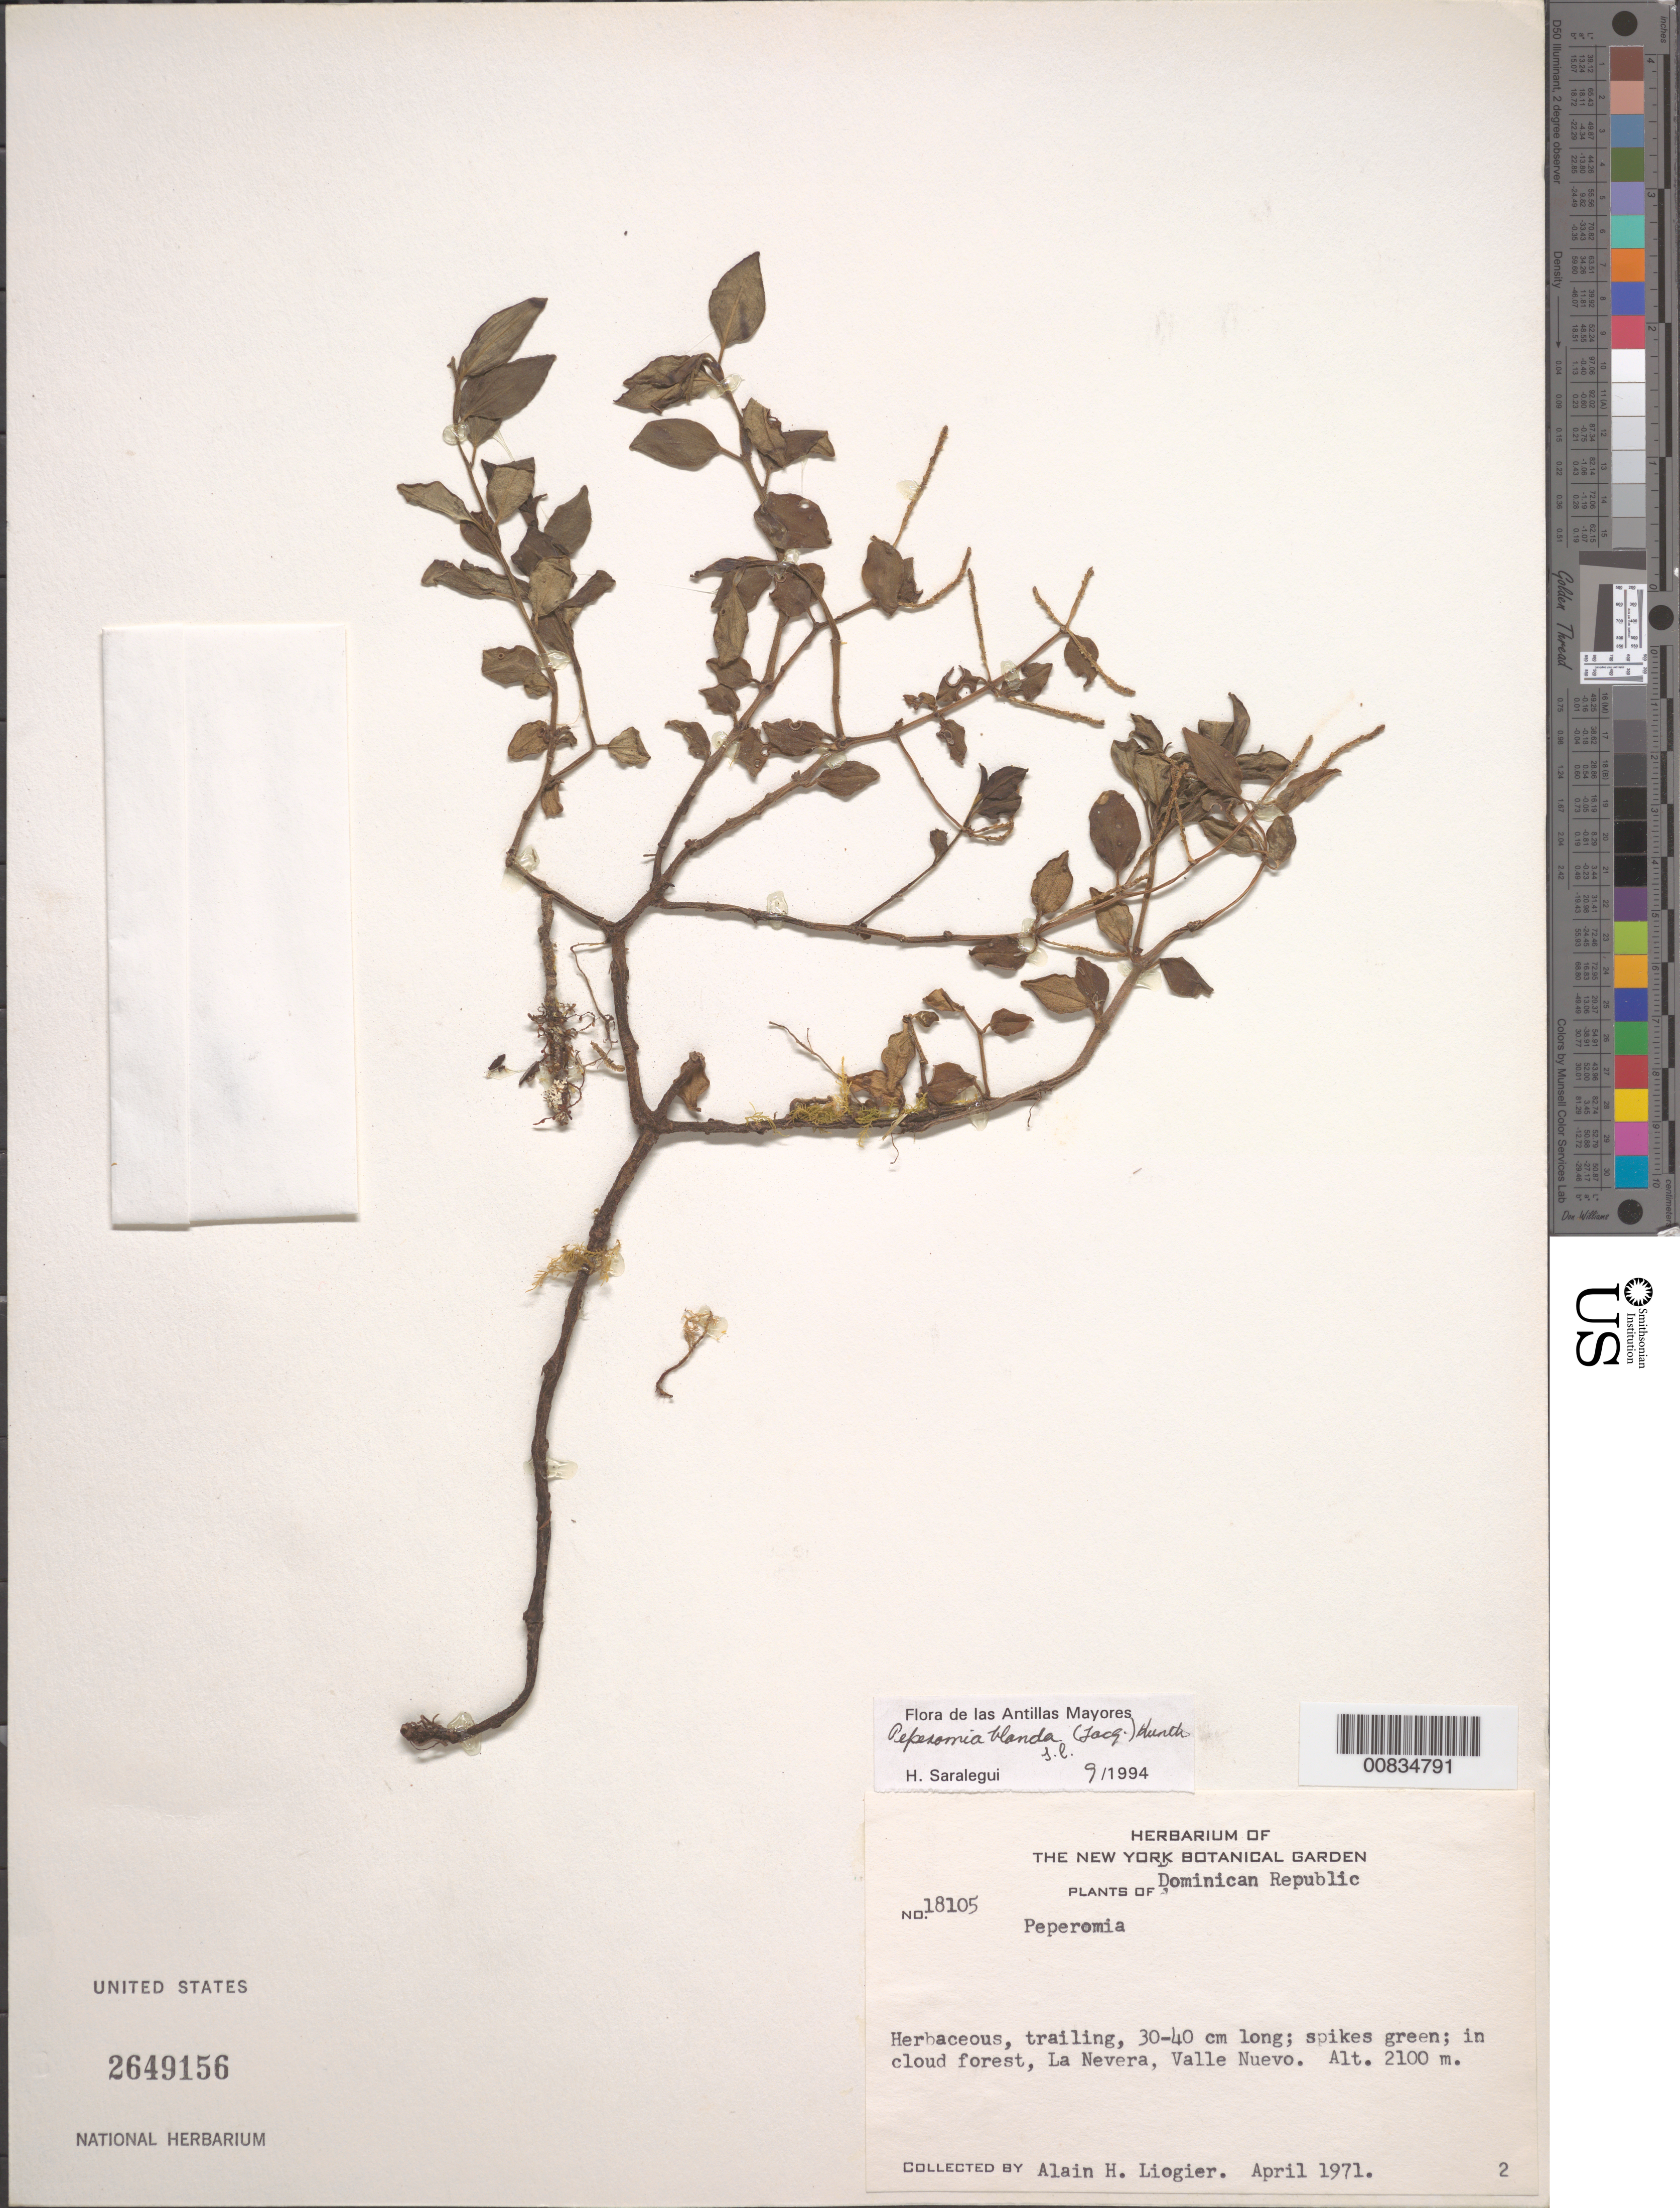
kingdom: Plantae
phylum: Tracheophyta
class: Magnoliopsida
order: Piperales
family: Piperaceae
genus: Peperomia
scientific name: Peperomia blanda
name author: (Jacq.) Kunth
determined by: Saralegui Boza, H., (HAJB), Jardin Botanico Nacional (Habana)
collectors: A. H. Liogier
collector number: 18105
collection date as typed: Apr 1971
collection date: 1971-04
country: Dominican Republic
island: Hispaniola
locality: Cloud Forest, La Nevera, Valle Nuevo.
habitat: Cloud forest.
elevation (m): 2100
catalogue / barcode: US 2649156